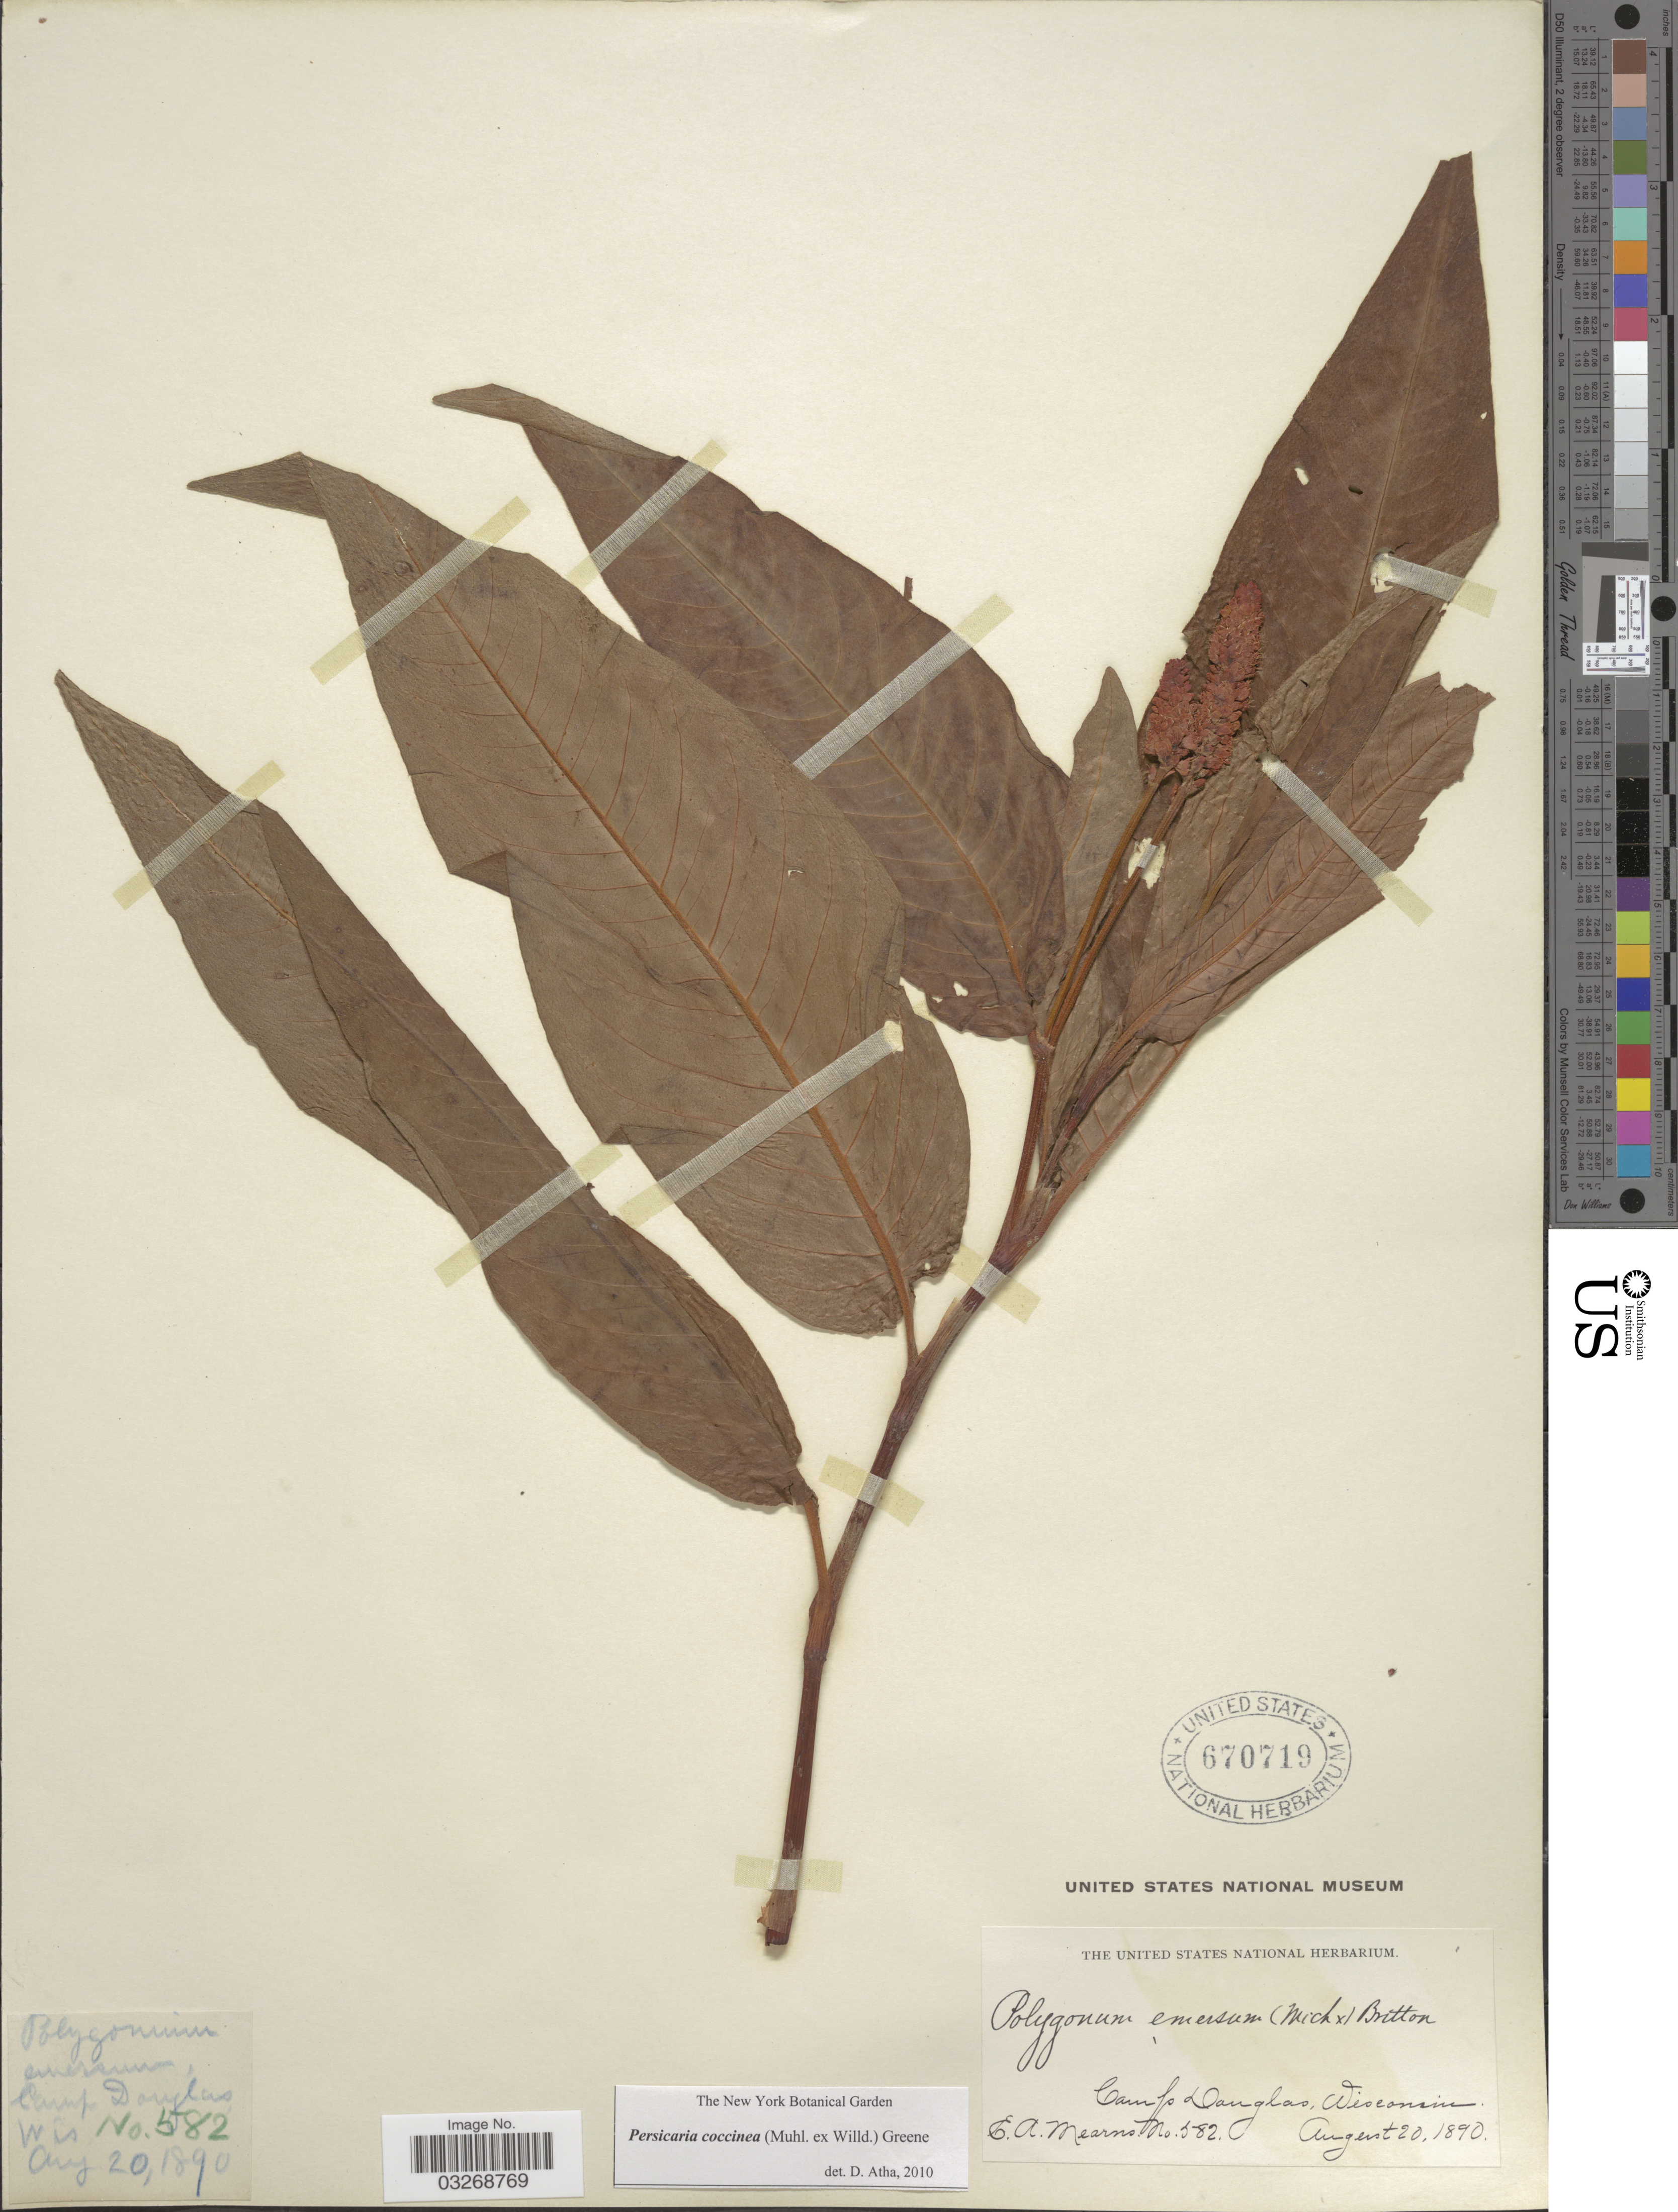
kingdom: Plantae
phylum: Tracheophyta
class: Magnoliopsida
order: Caryophyllales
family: Polygonaceae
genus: Persicaria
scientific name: Persicaria coccinea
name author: (Muhl. ex Willd.) Greene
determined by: Atha, D. E.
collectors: E. A. Mearns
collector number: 582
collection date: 1890-08-20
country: United States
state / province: Wisconsin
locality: Camp Douglas.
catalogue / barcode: US 670719